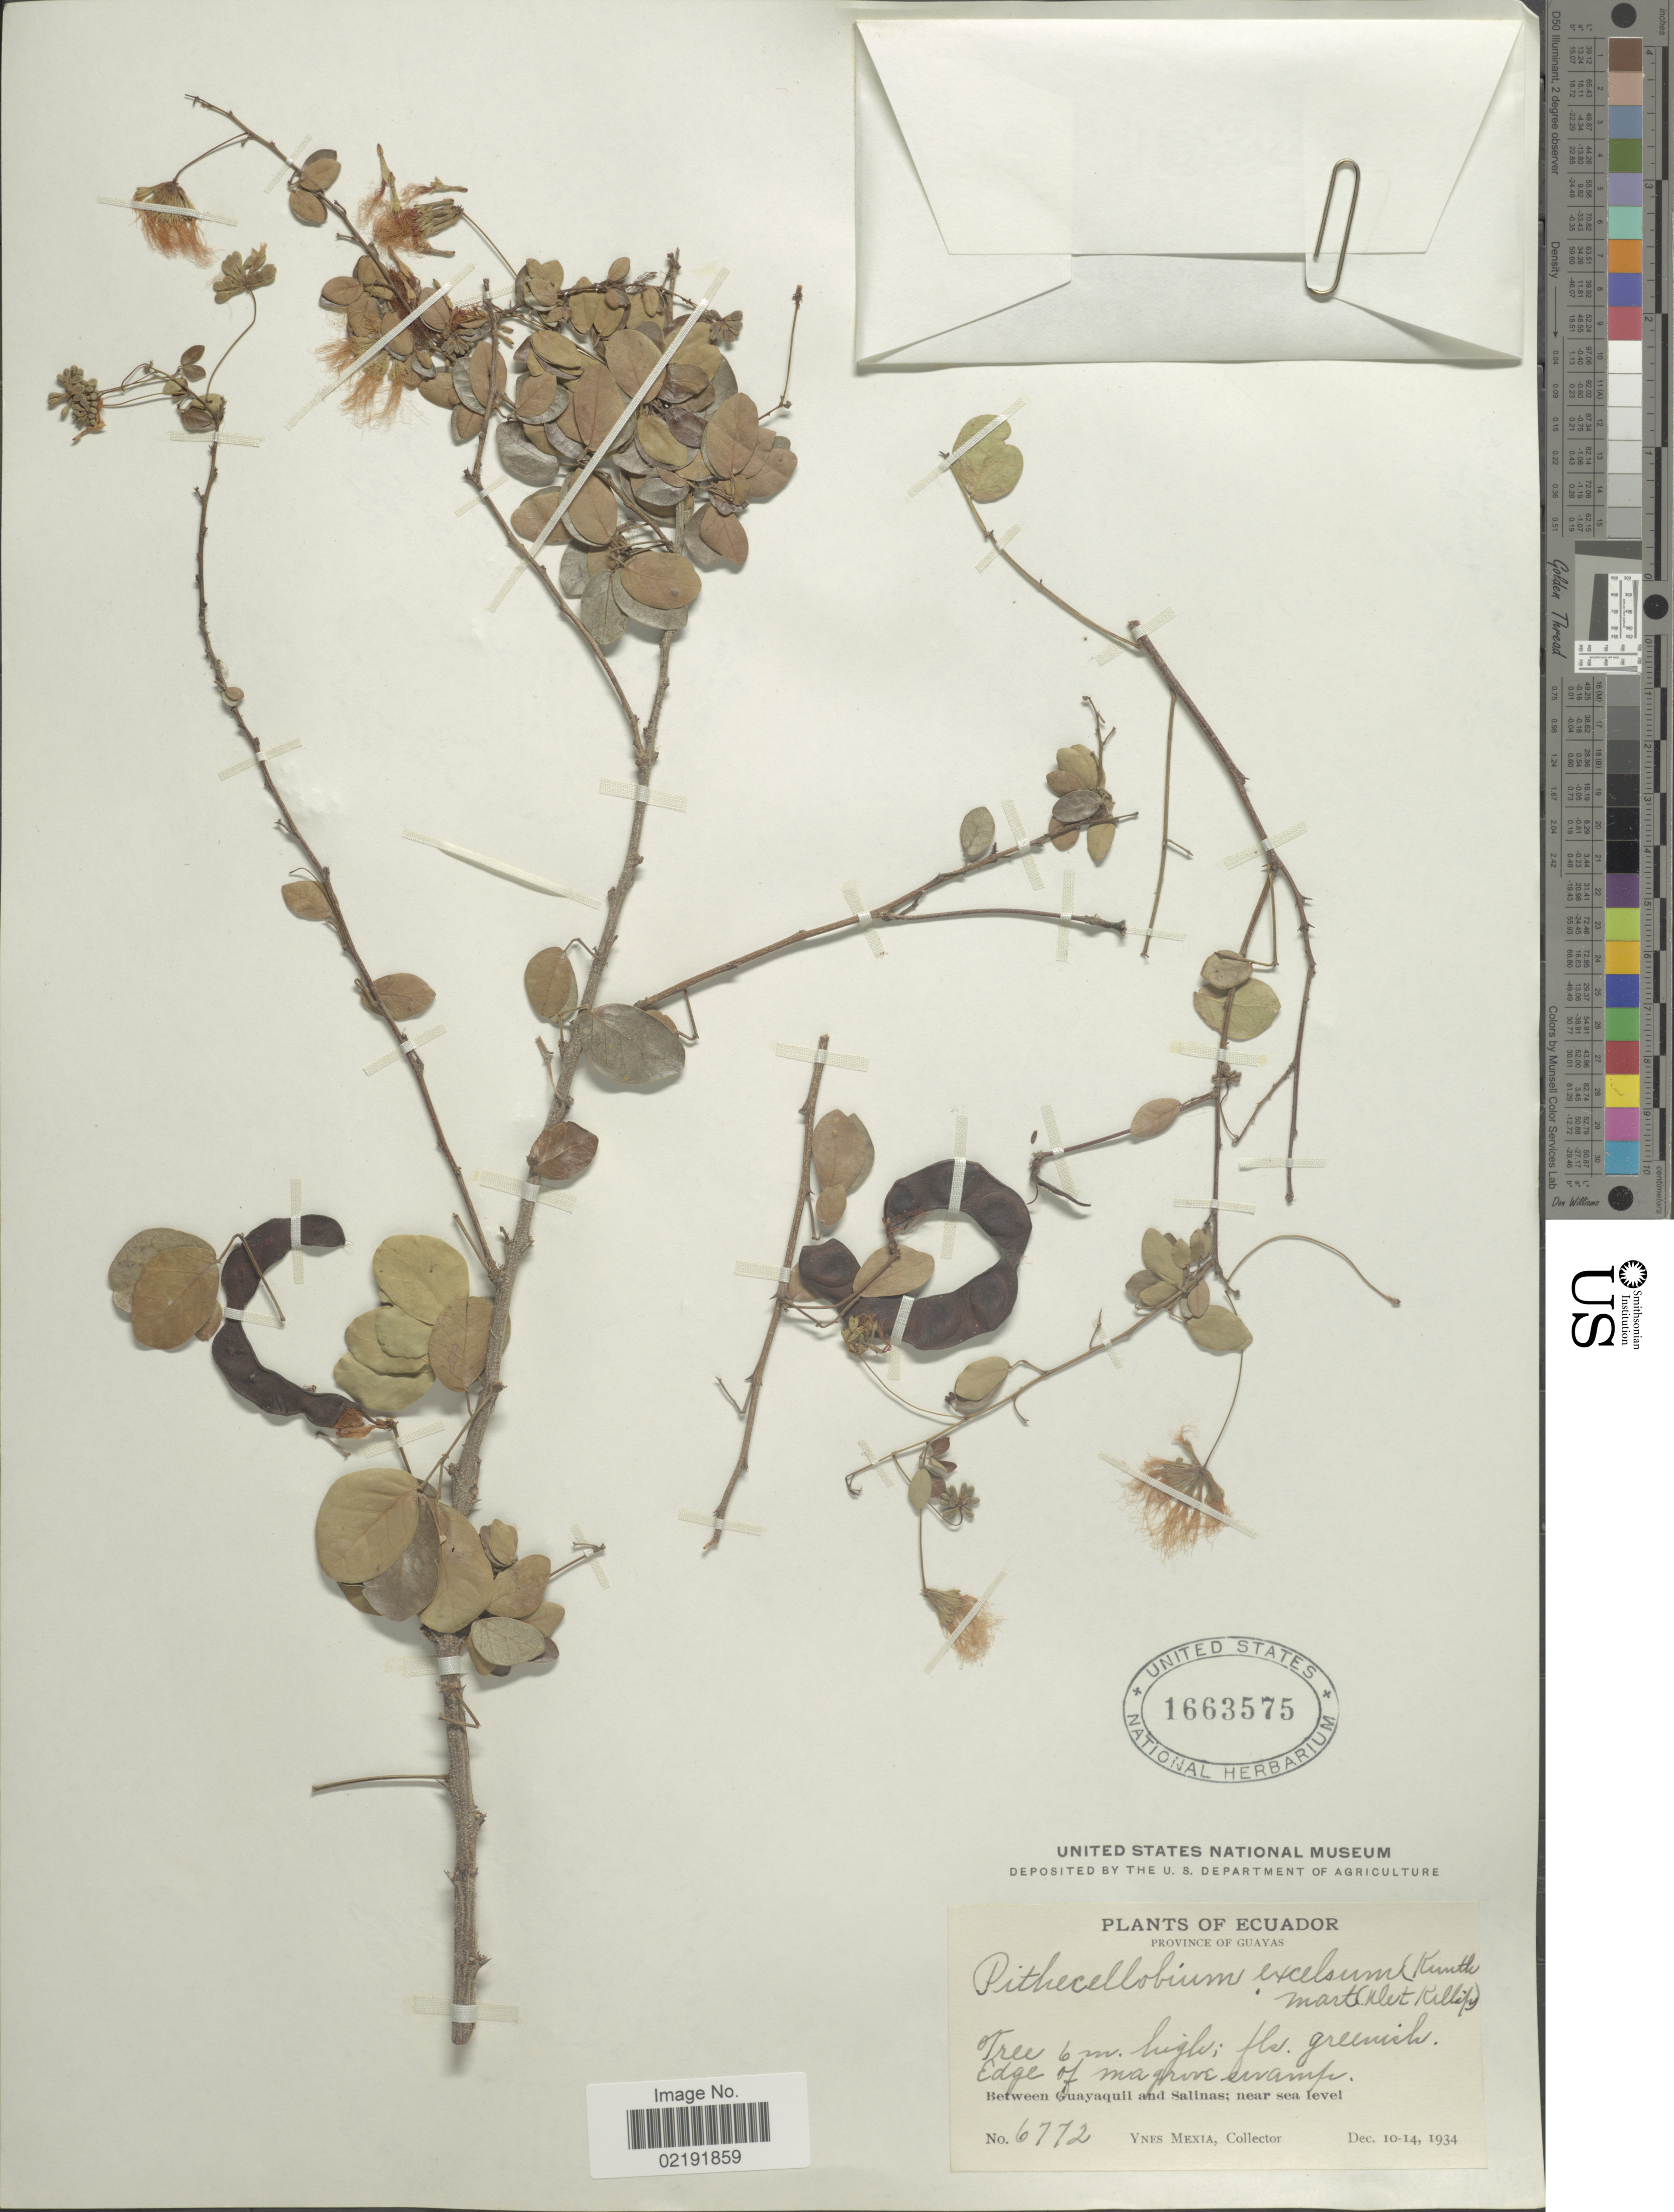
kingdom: Plantae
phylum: Tracheophyta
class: Magnoliopsida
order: Fabales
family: Fabaceae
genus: Pithecellobium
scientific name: Pithecellobium excelsum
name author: (Kunth) Mart.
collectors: Y. Mexia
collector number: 6772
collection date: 1934-12-10/1934-12-14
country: Ecuador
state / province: Guayas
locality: Province of Guayas. Between Guayaquil and Salinas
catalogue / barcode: US 1663575